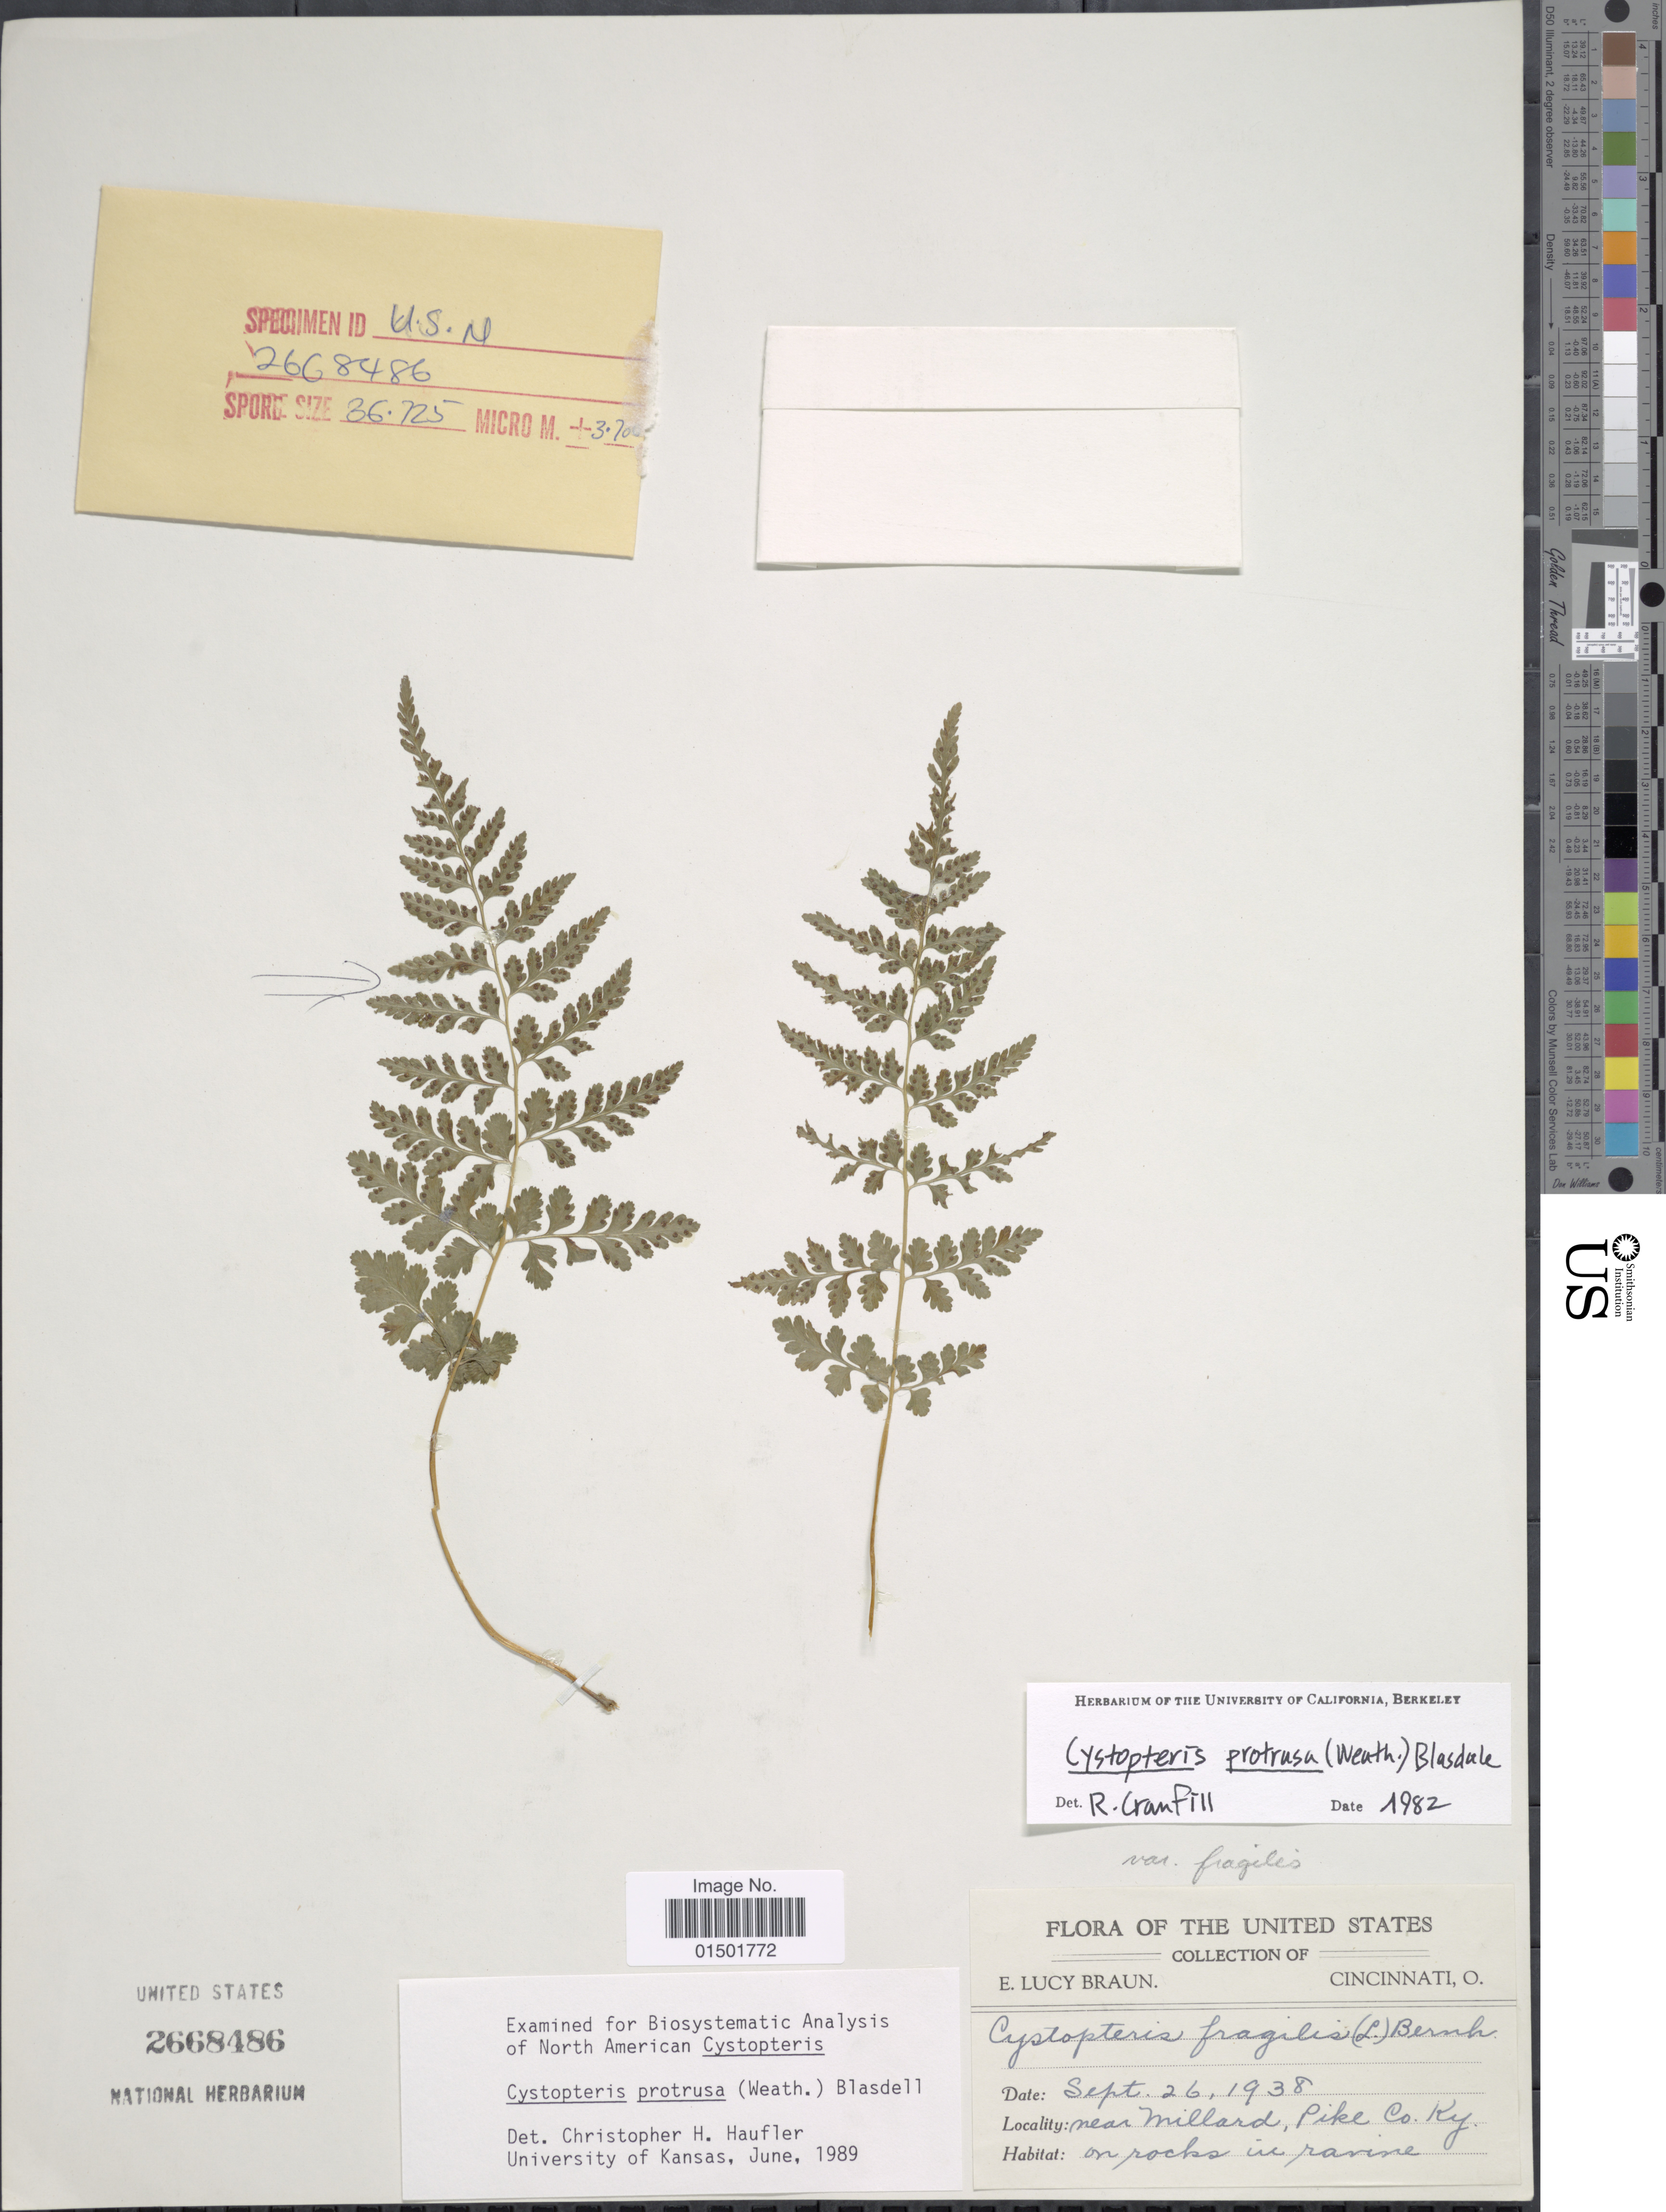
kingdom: Plantae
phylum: Tracheophyta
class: Polypodiopsida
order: Polypodiales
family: Cystopteridaceae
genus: Cystopteris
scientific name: Cystopteris protrusa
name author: (Weath.) Blasdell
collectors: E. L. Braun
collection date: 1935-09-26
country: United States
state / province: Kentucky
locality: Near Millard, Pike Co. Ky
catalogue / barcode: US 2668486